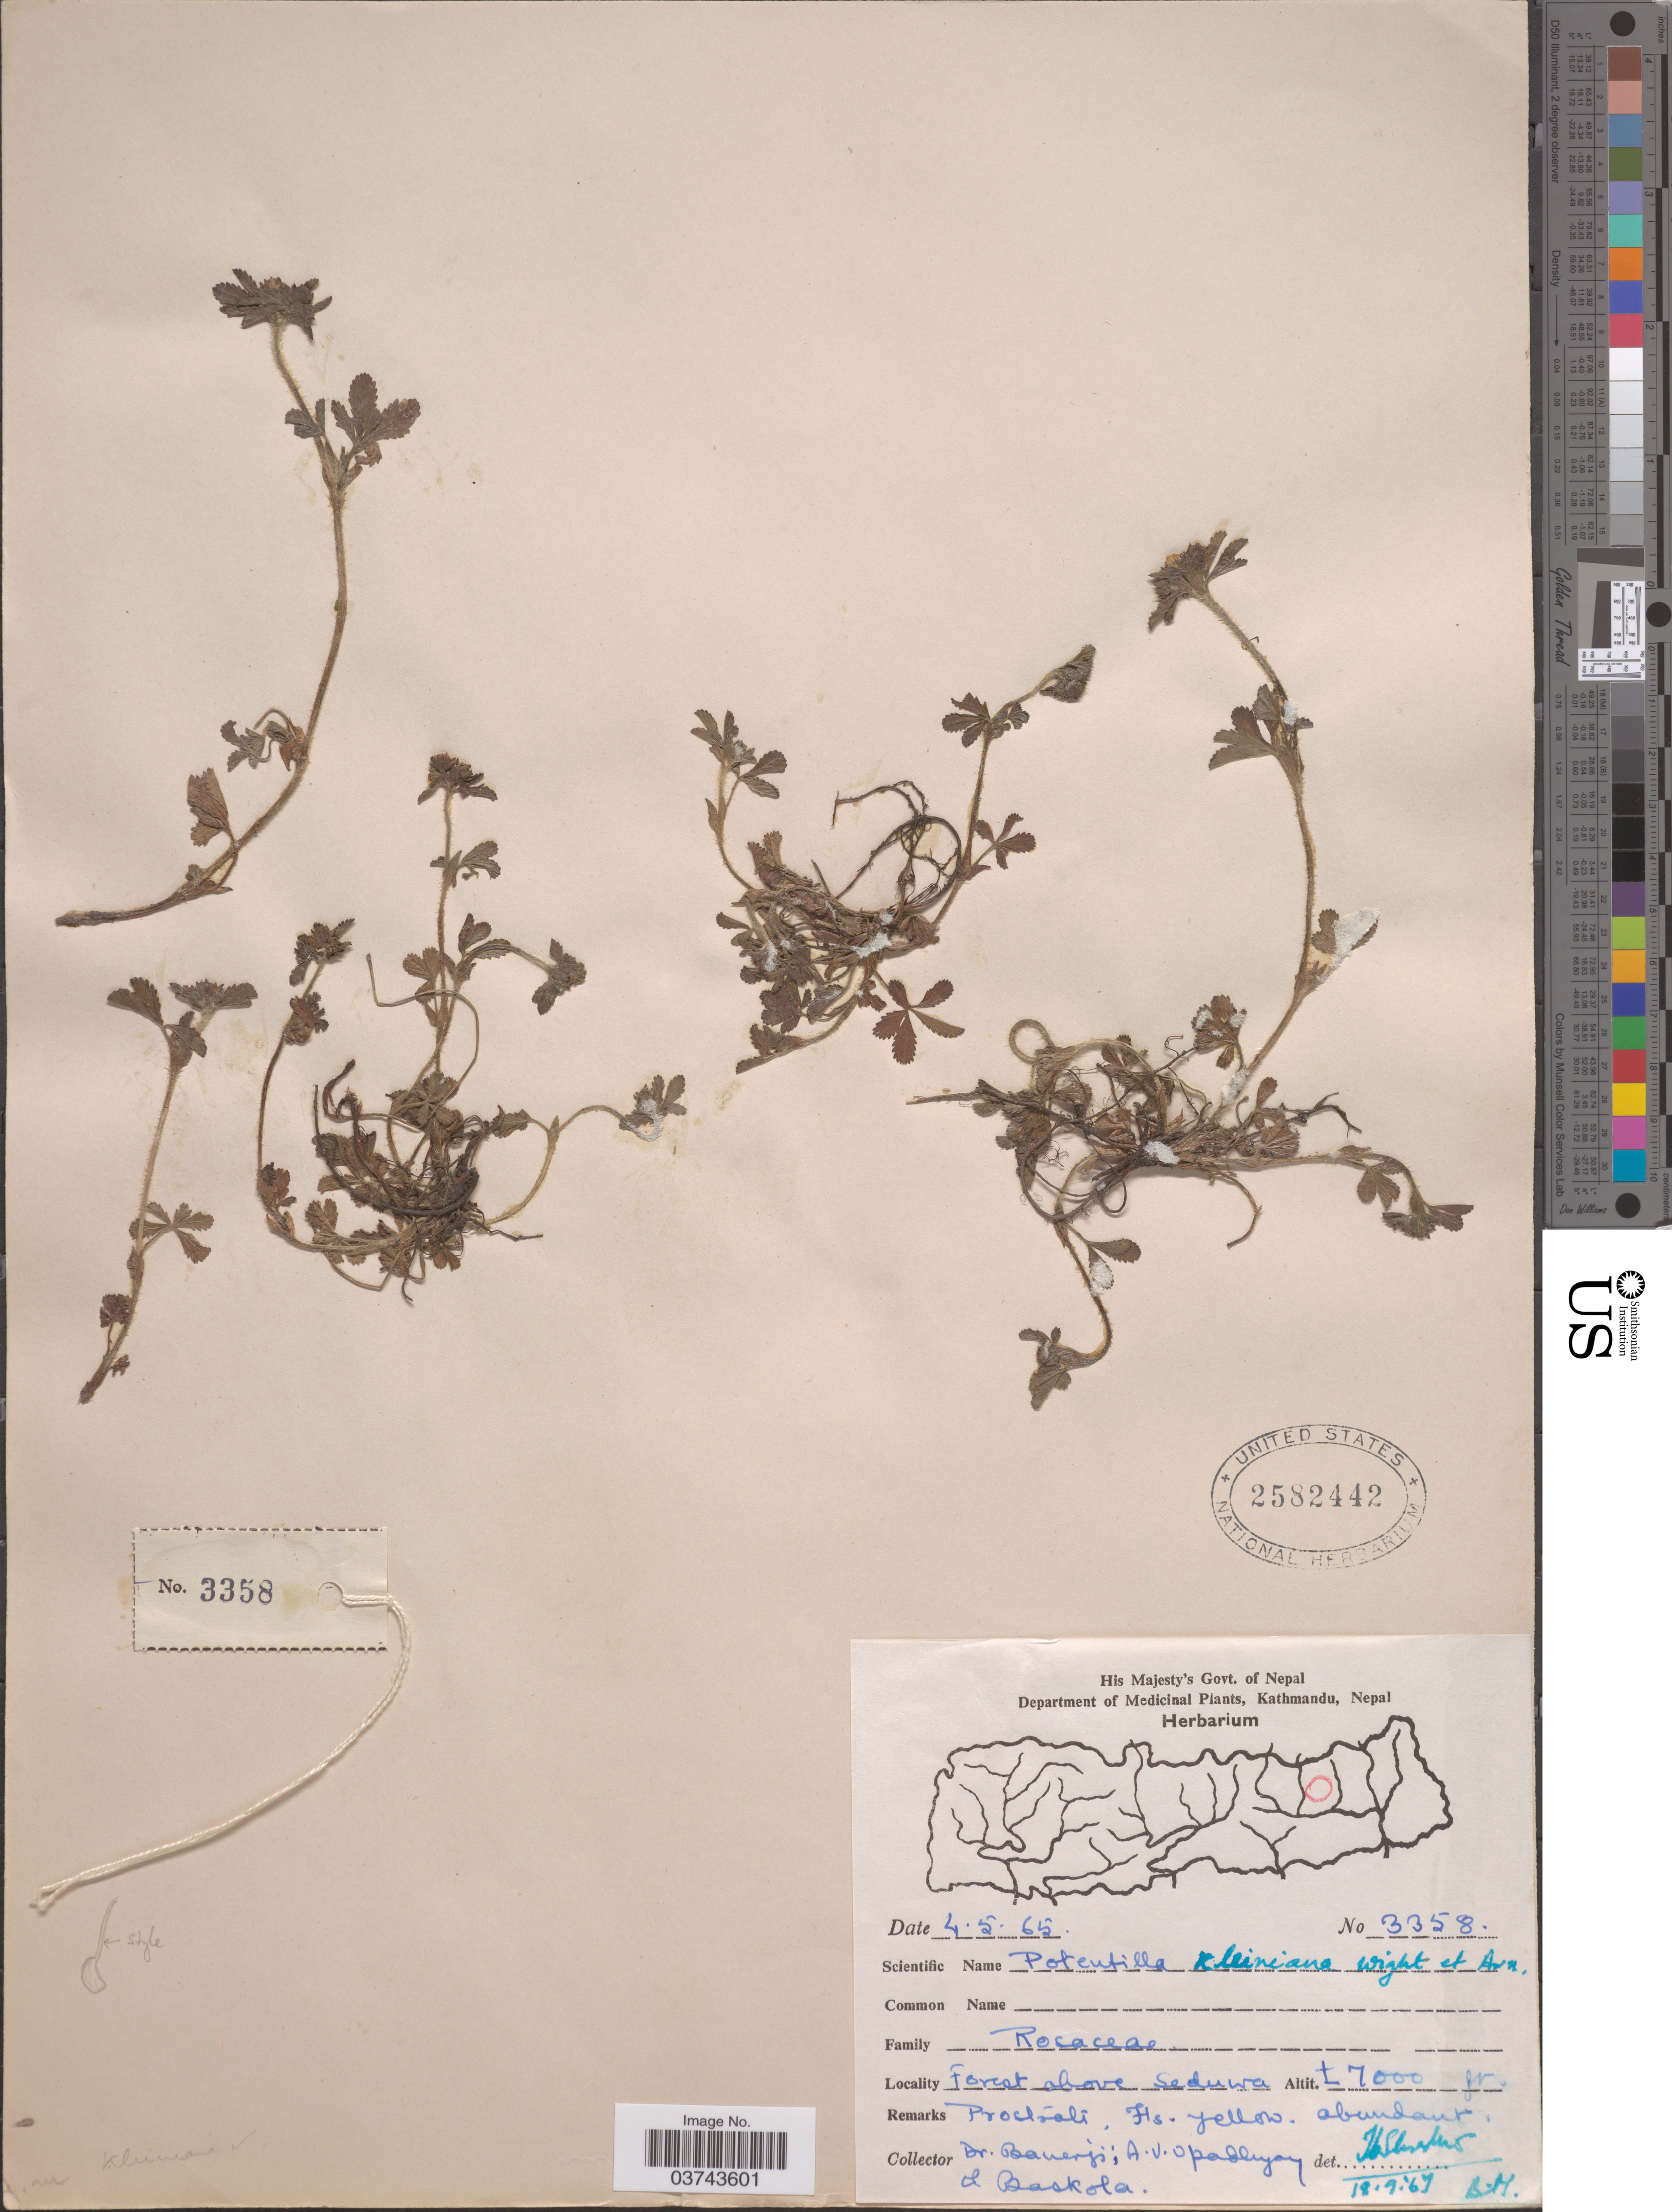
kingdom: Plantae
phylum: Tracheophyta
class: Magnoliopsida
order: Rosales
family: Rosaceae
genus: Potentilla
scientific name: Potentilla kleiniana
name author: Wight & Arn.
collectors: -. Banerji, A. V. Upadhyay & Baskola, --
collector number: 3358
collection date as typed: Transcribed d/m/y: 4/5/65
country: Nepal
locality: Forest above Seduwa.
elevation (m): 2134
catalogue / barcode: US 2582442